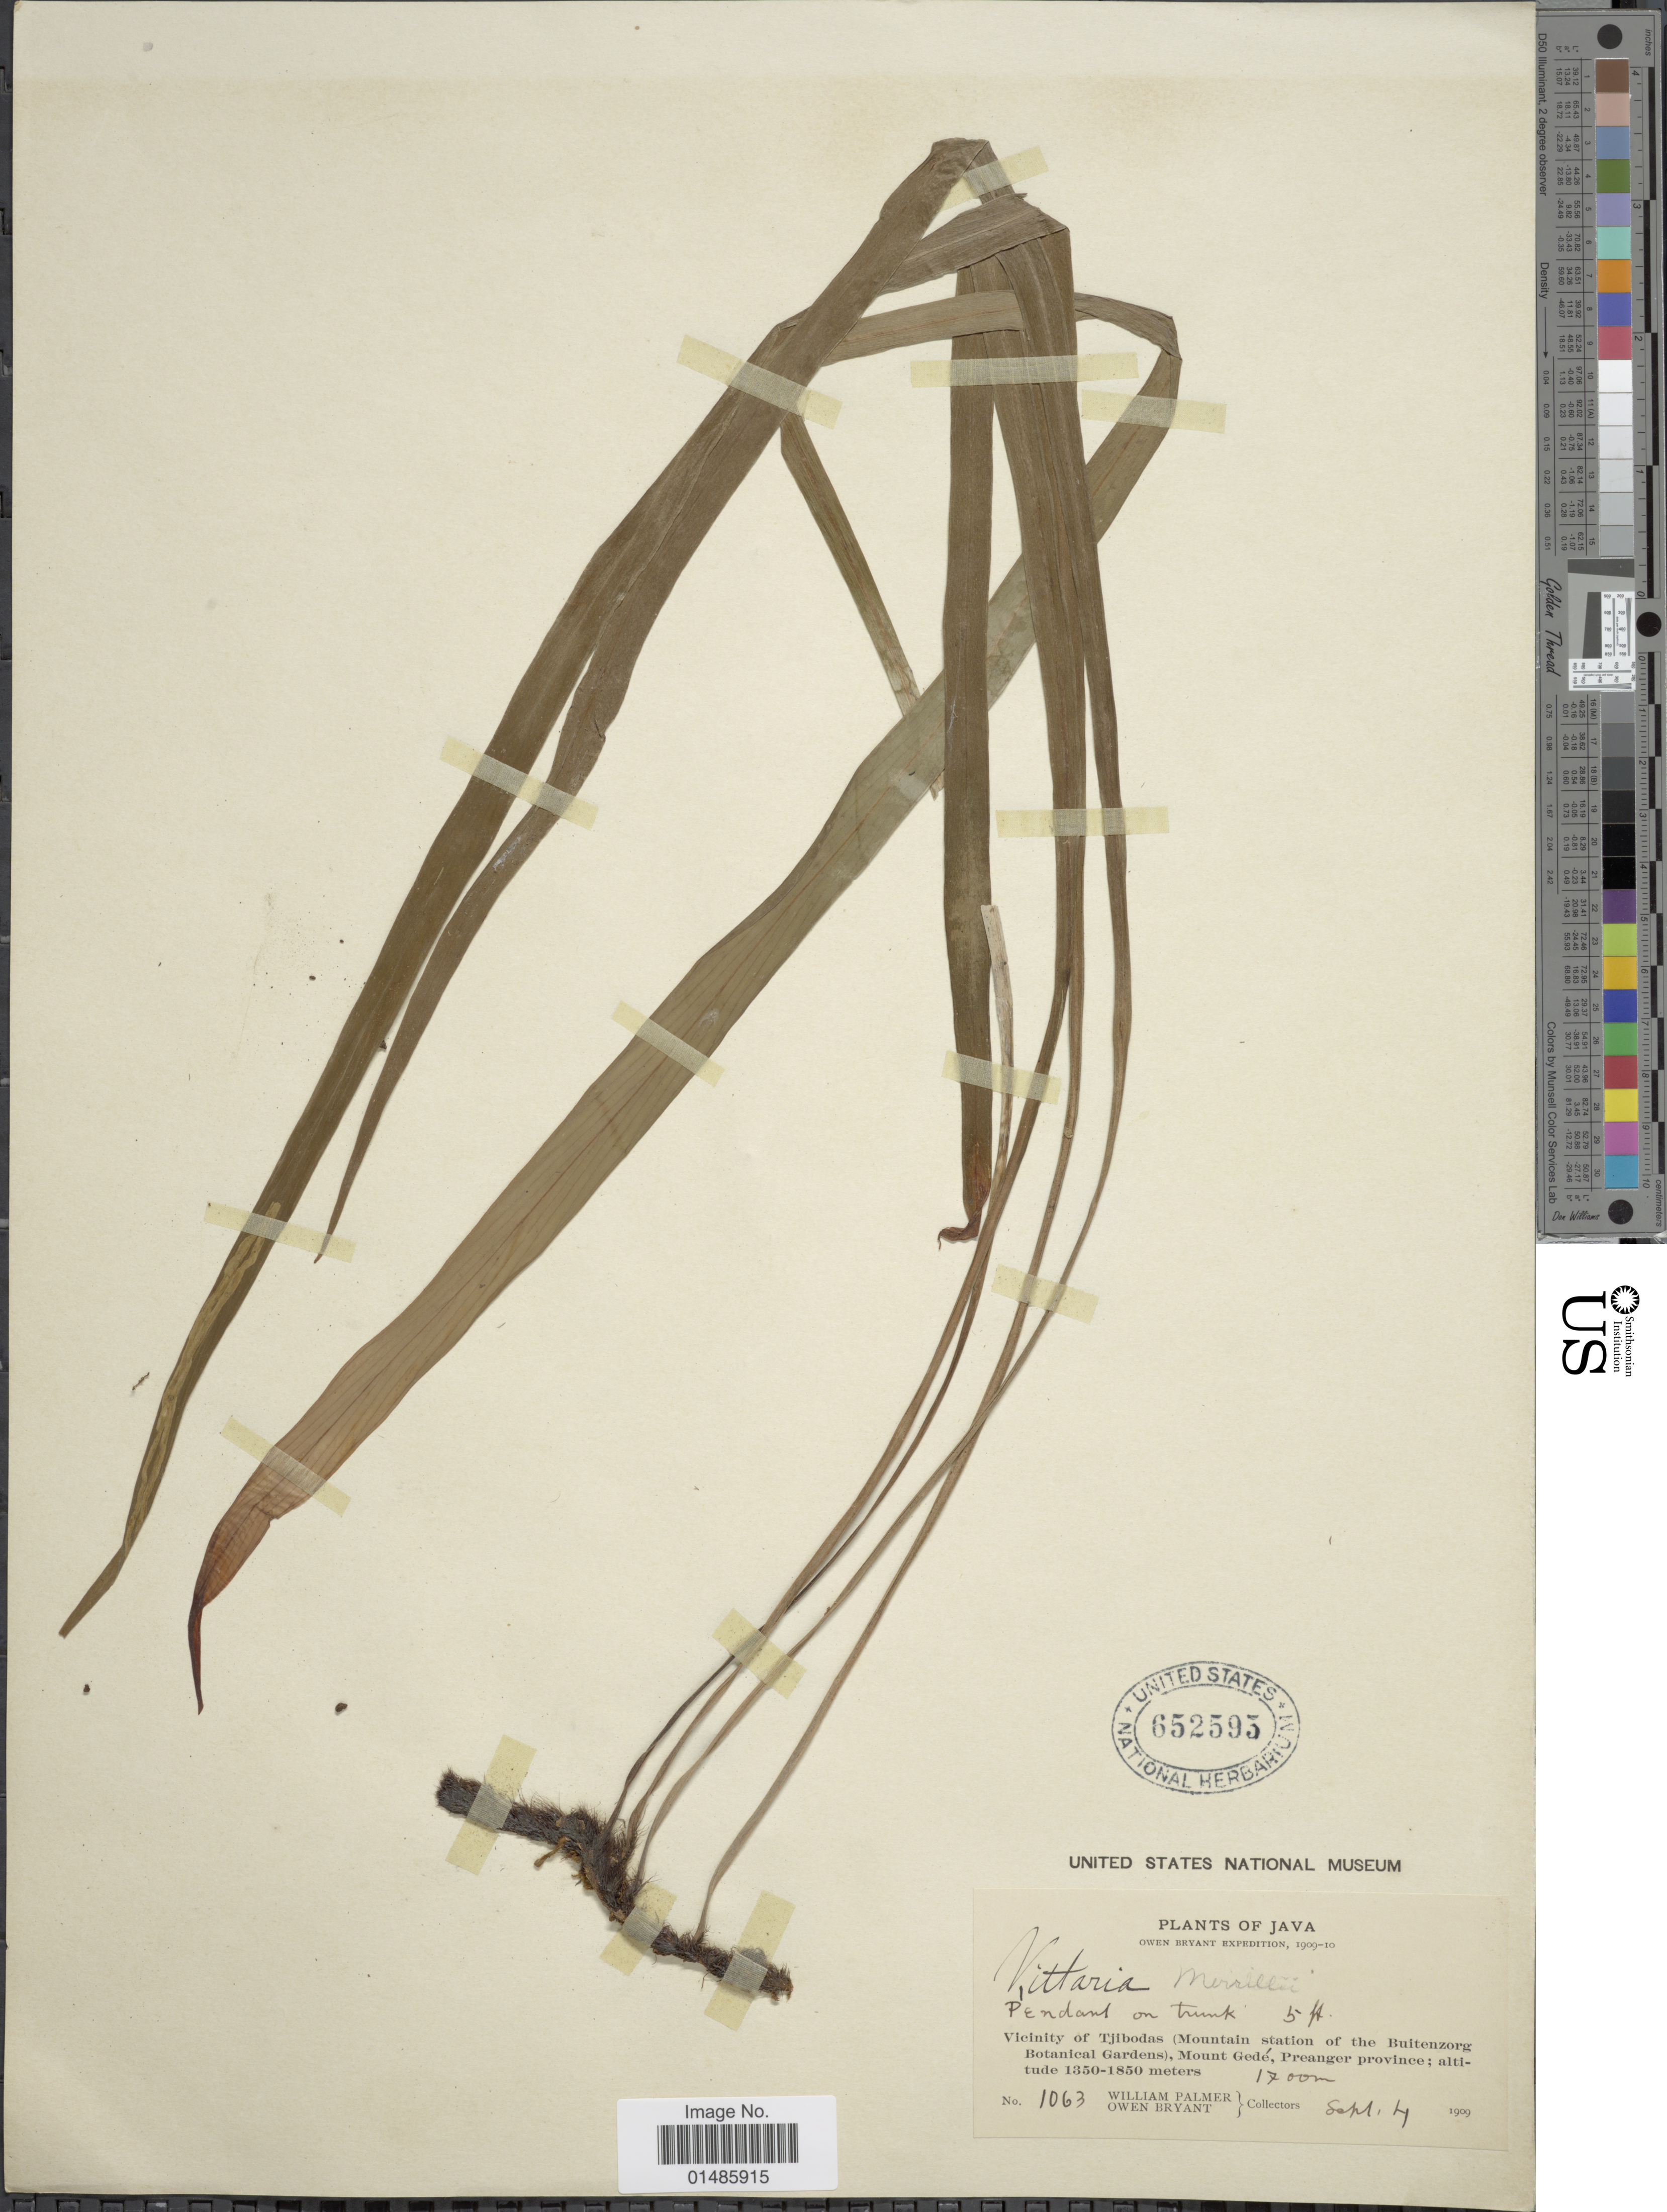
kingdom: Plantae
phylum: Tracheophyta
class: Polypodiopsida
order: Polypodiales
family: Pteridaceae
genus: Haplopteris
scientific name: Haplopteris elongata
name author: (Sw.) Crane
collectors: W. Palmer & O. Bryant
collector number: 1063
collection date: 1909-09-04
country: Indonesia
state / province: Java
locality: Vicinity of Tjibodas (Mountain station of the Buitenzorg Botanical Gardens), Mount Gedé, Preanger province.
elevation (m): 1700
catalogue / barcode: US 652595